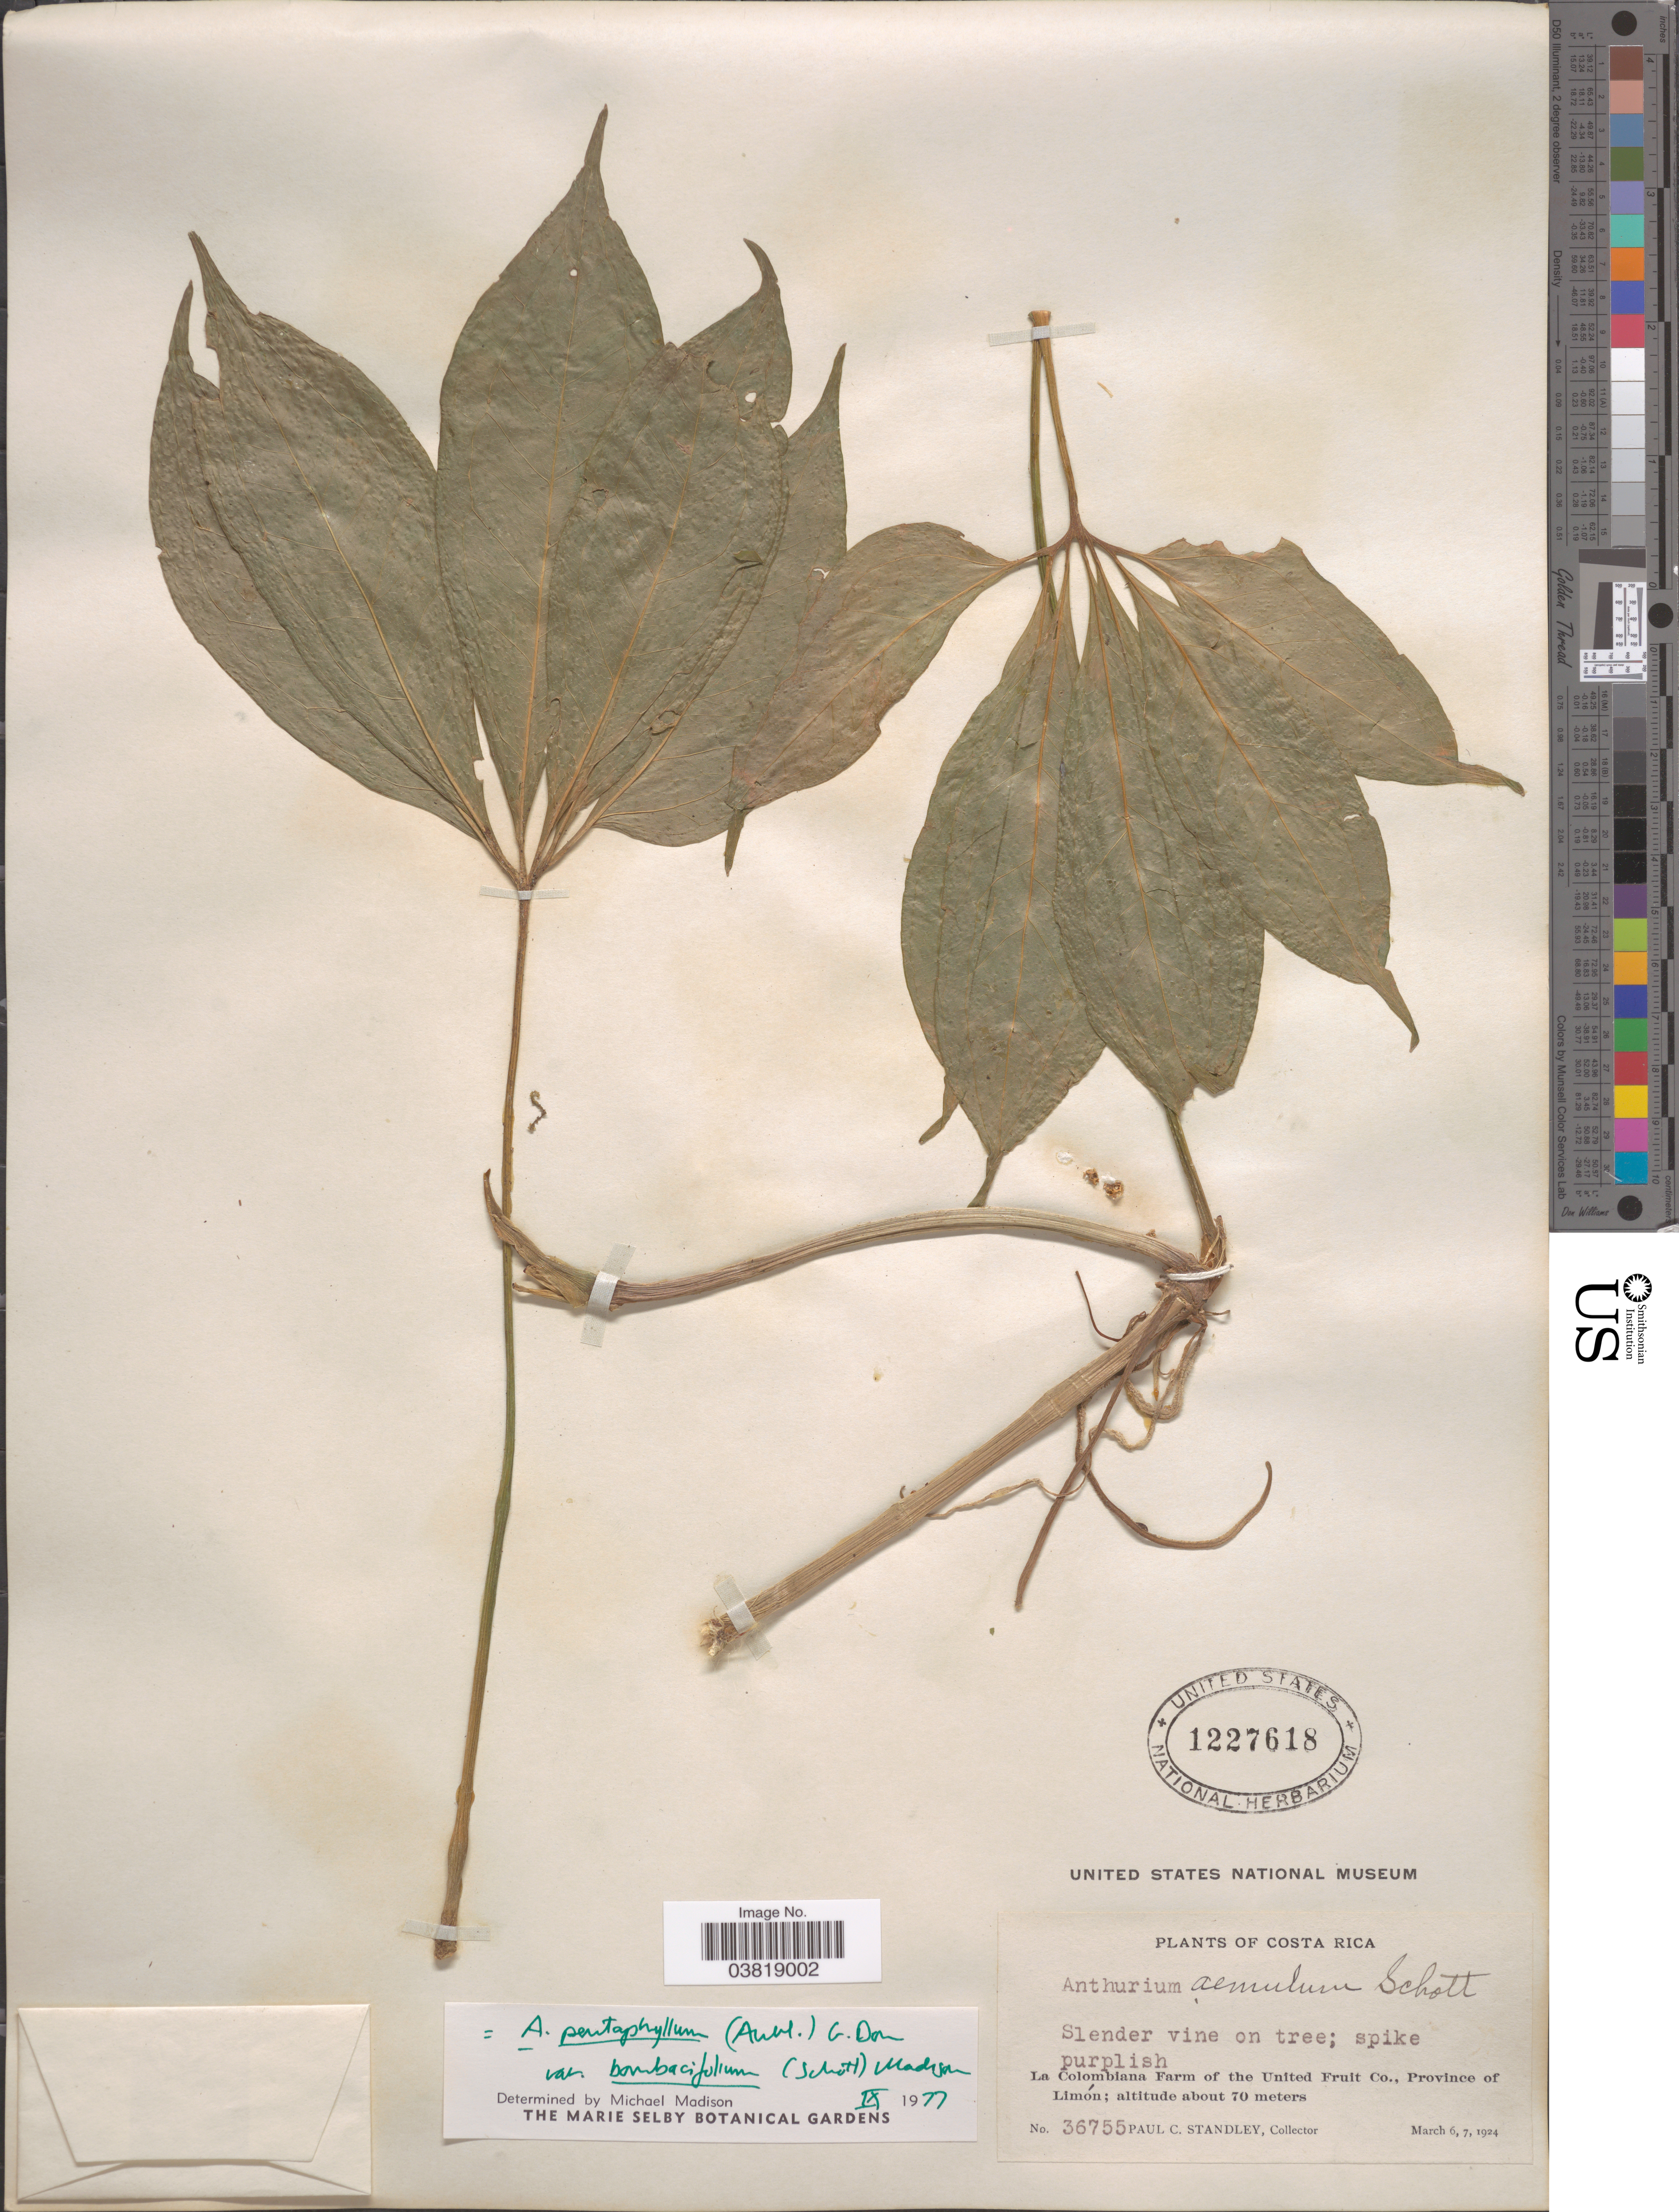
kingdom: Plantae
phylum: Tracheophyta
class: Liliopsida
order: Alismatales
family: Araceae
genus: Anthurium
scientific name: Anthurium pentaphyllum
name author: (Aubl.) G. Don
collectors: P. C. Standley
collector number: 36755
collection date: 1924-03-06/1924-03-07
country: Costa Rica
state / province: Limón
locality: La Colombiana Farm of the United Fruit Co.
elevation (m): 70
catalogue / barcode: US 1227618